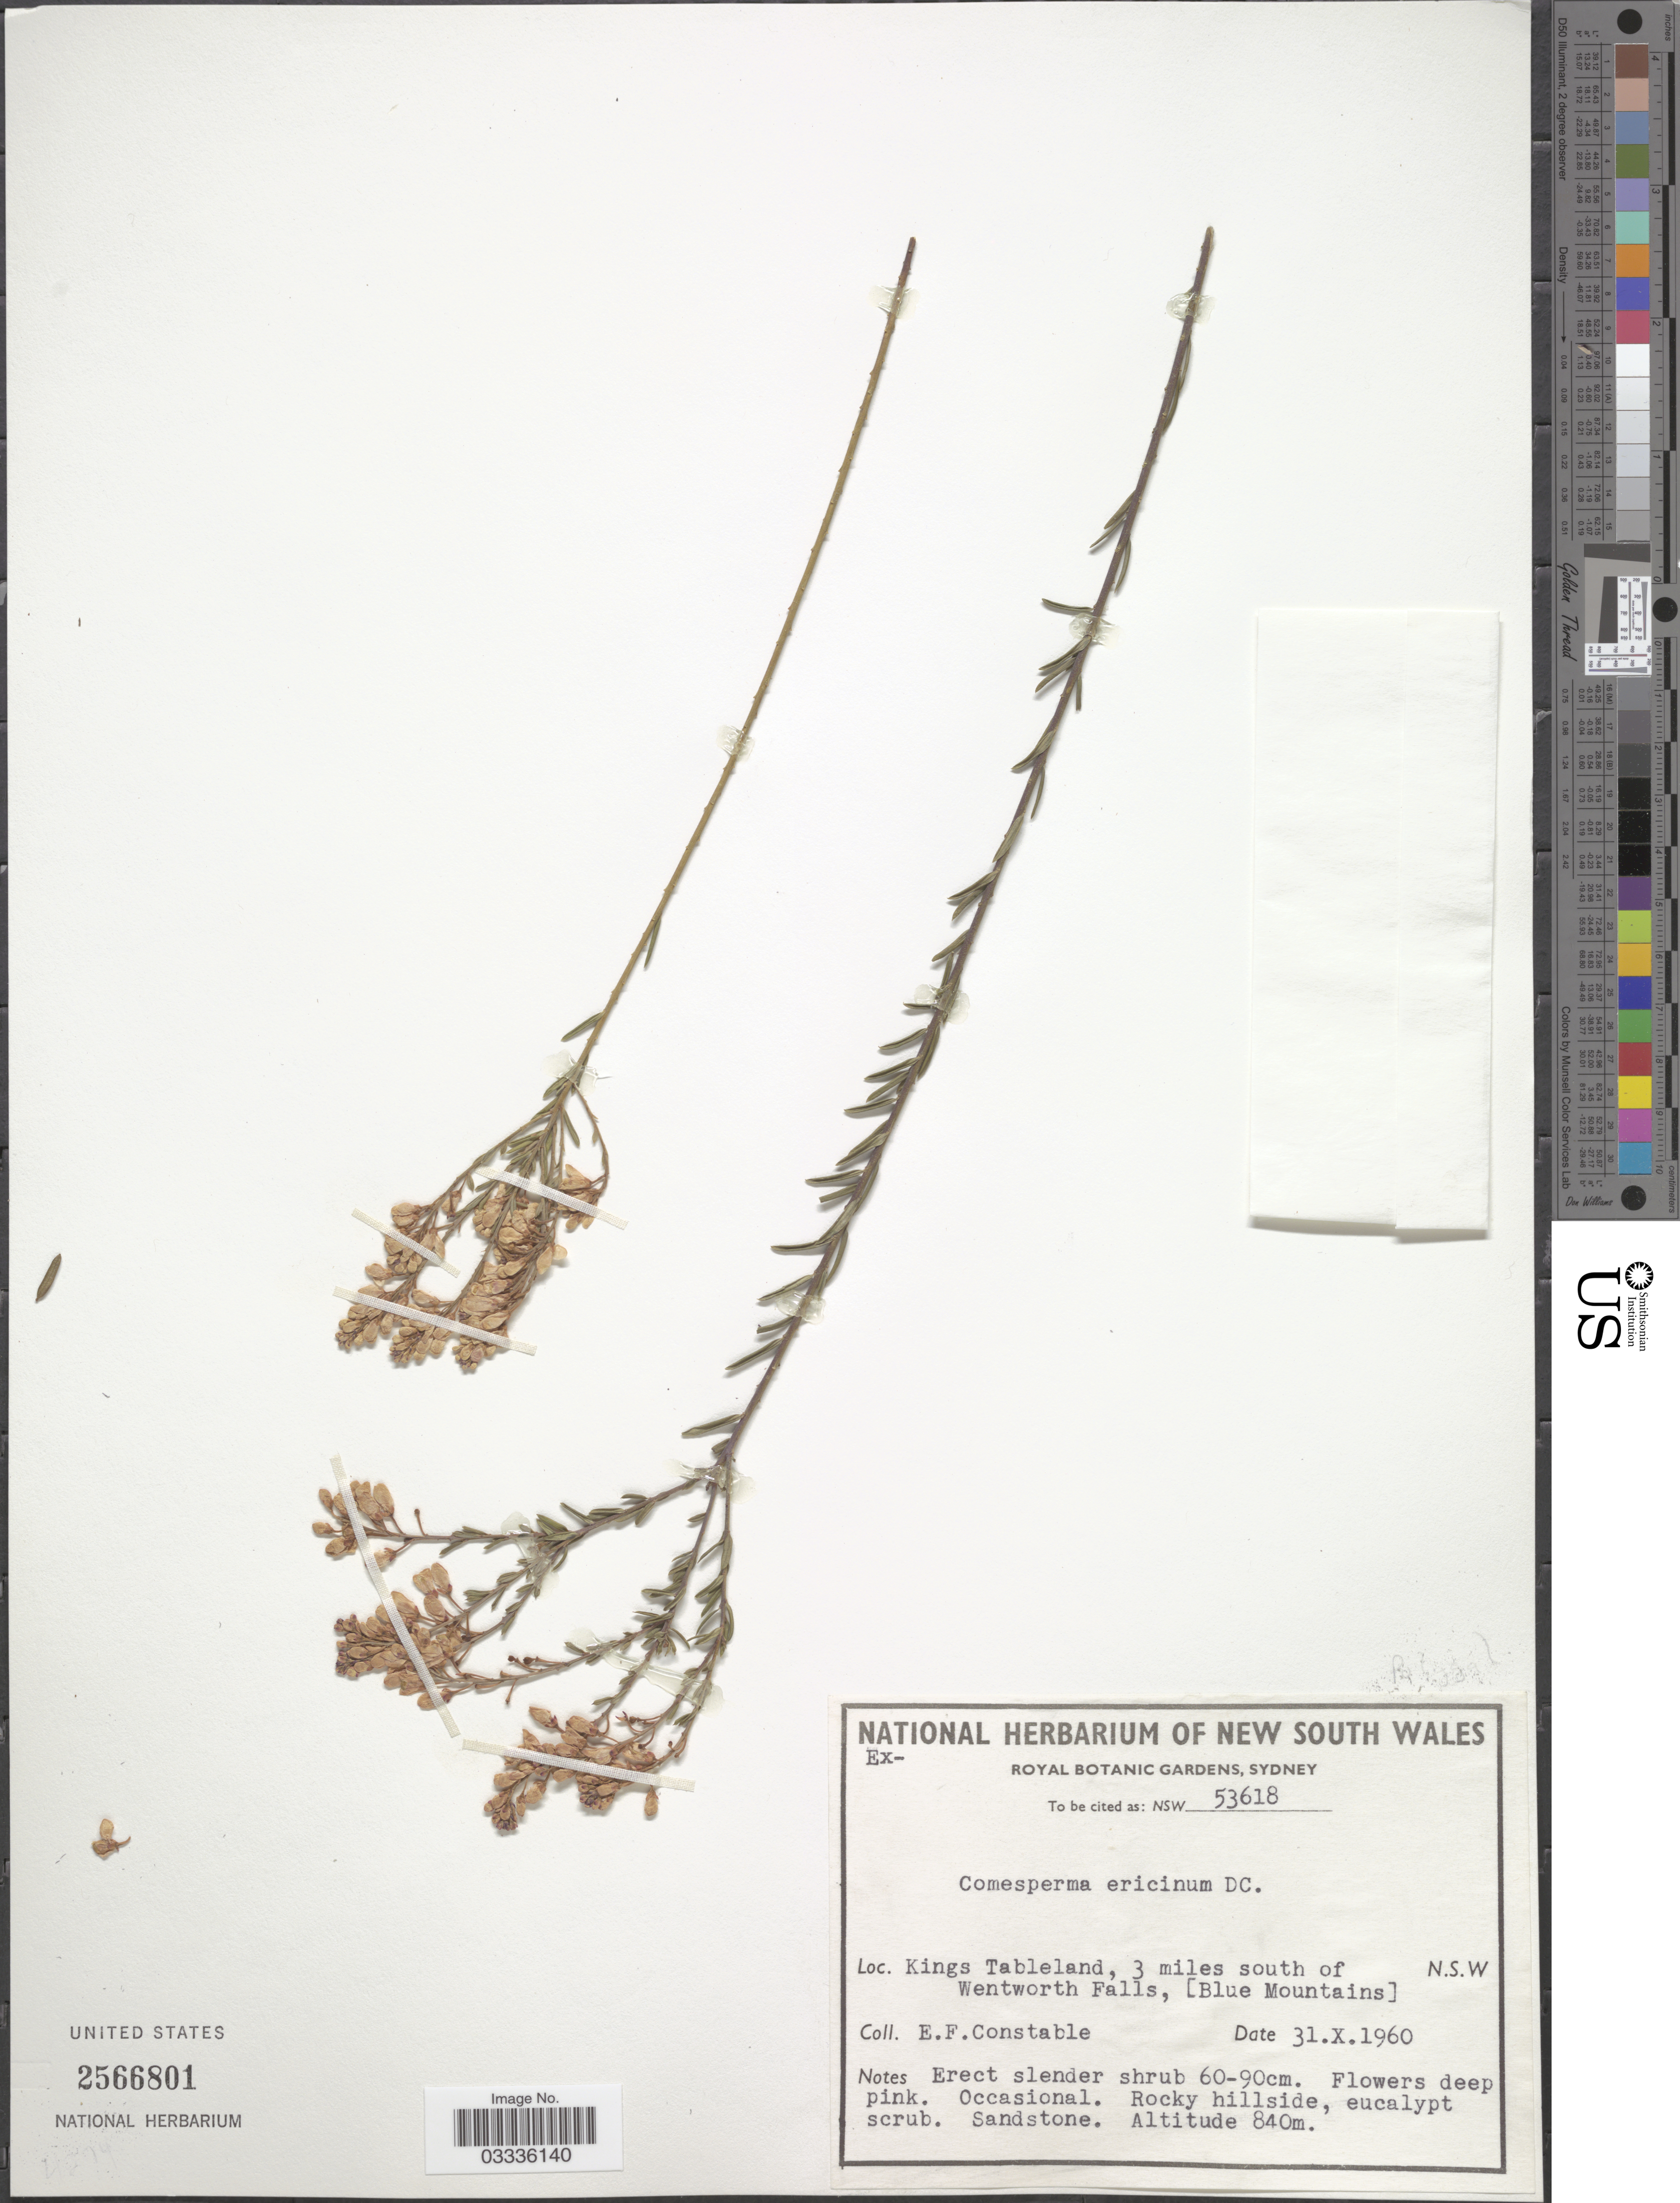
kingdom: Plantae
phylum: Tracheophyta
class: Magnoliopsida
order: Fabales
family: Polygalaceae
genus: Comesperma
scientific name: Comesperma ericinum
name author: DC.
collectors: E. F. Constable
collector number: NSW 53618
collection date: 1960-10-31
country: Australia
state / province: New South Wales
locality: Kings Tableland, 3 miles south of Wentworth Falls, [ Blue Mountains].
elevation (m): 840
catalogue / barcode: US 2566801